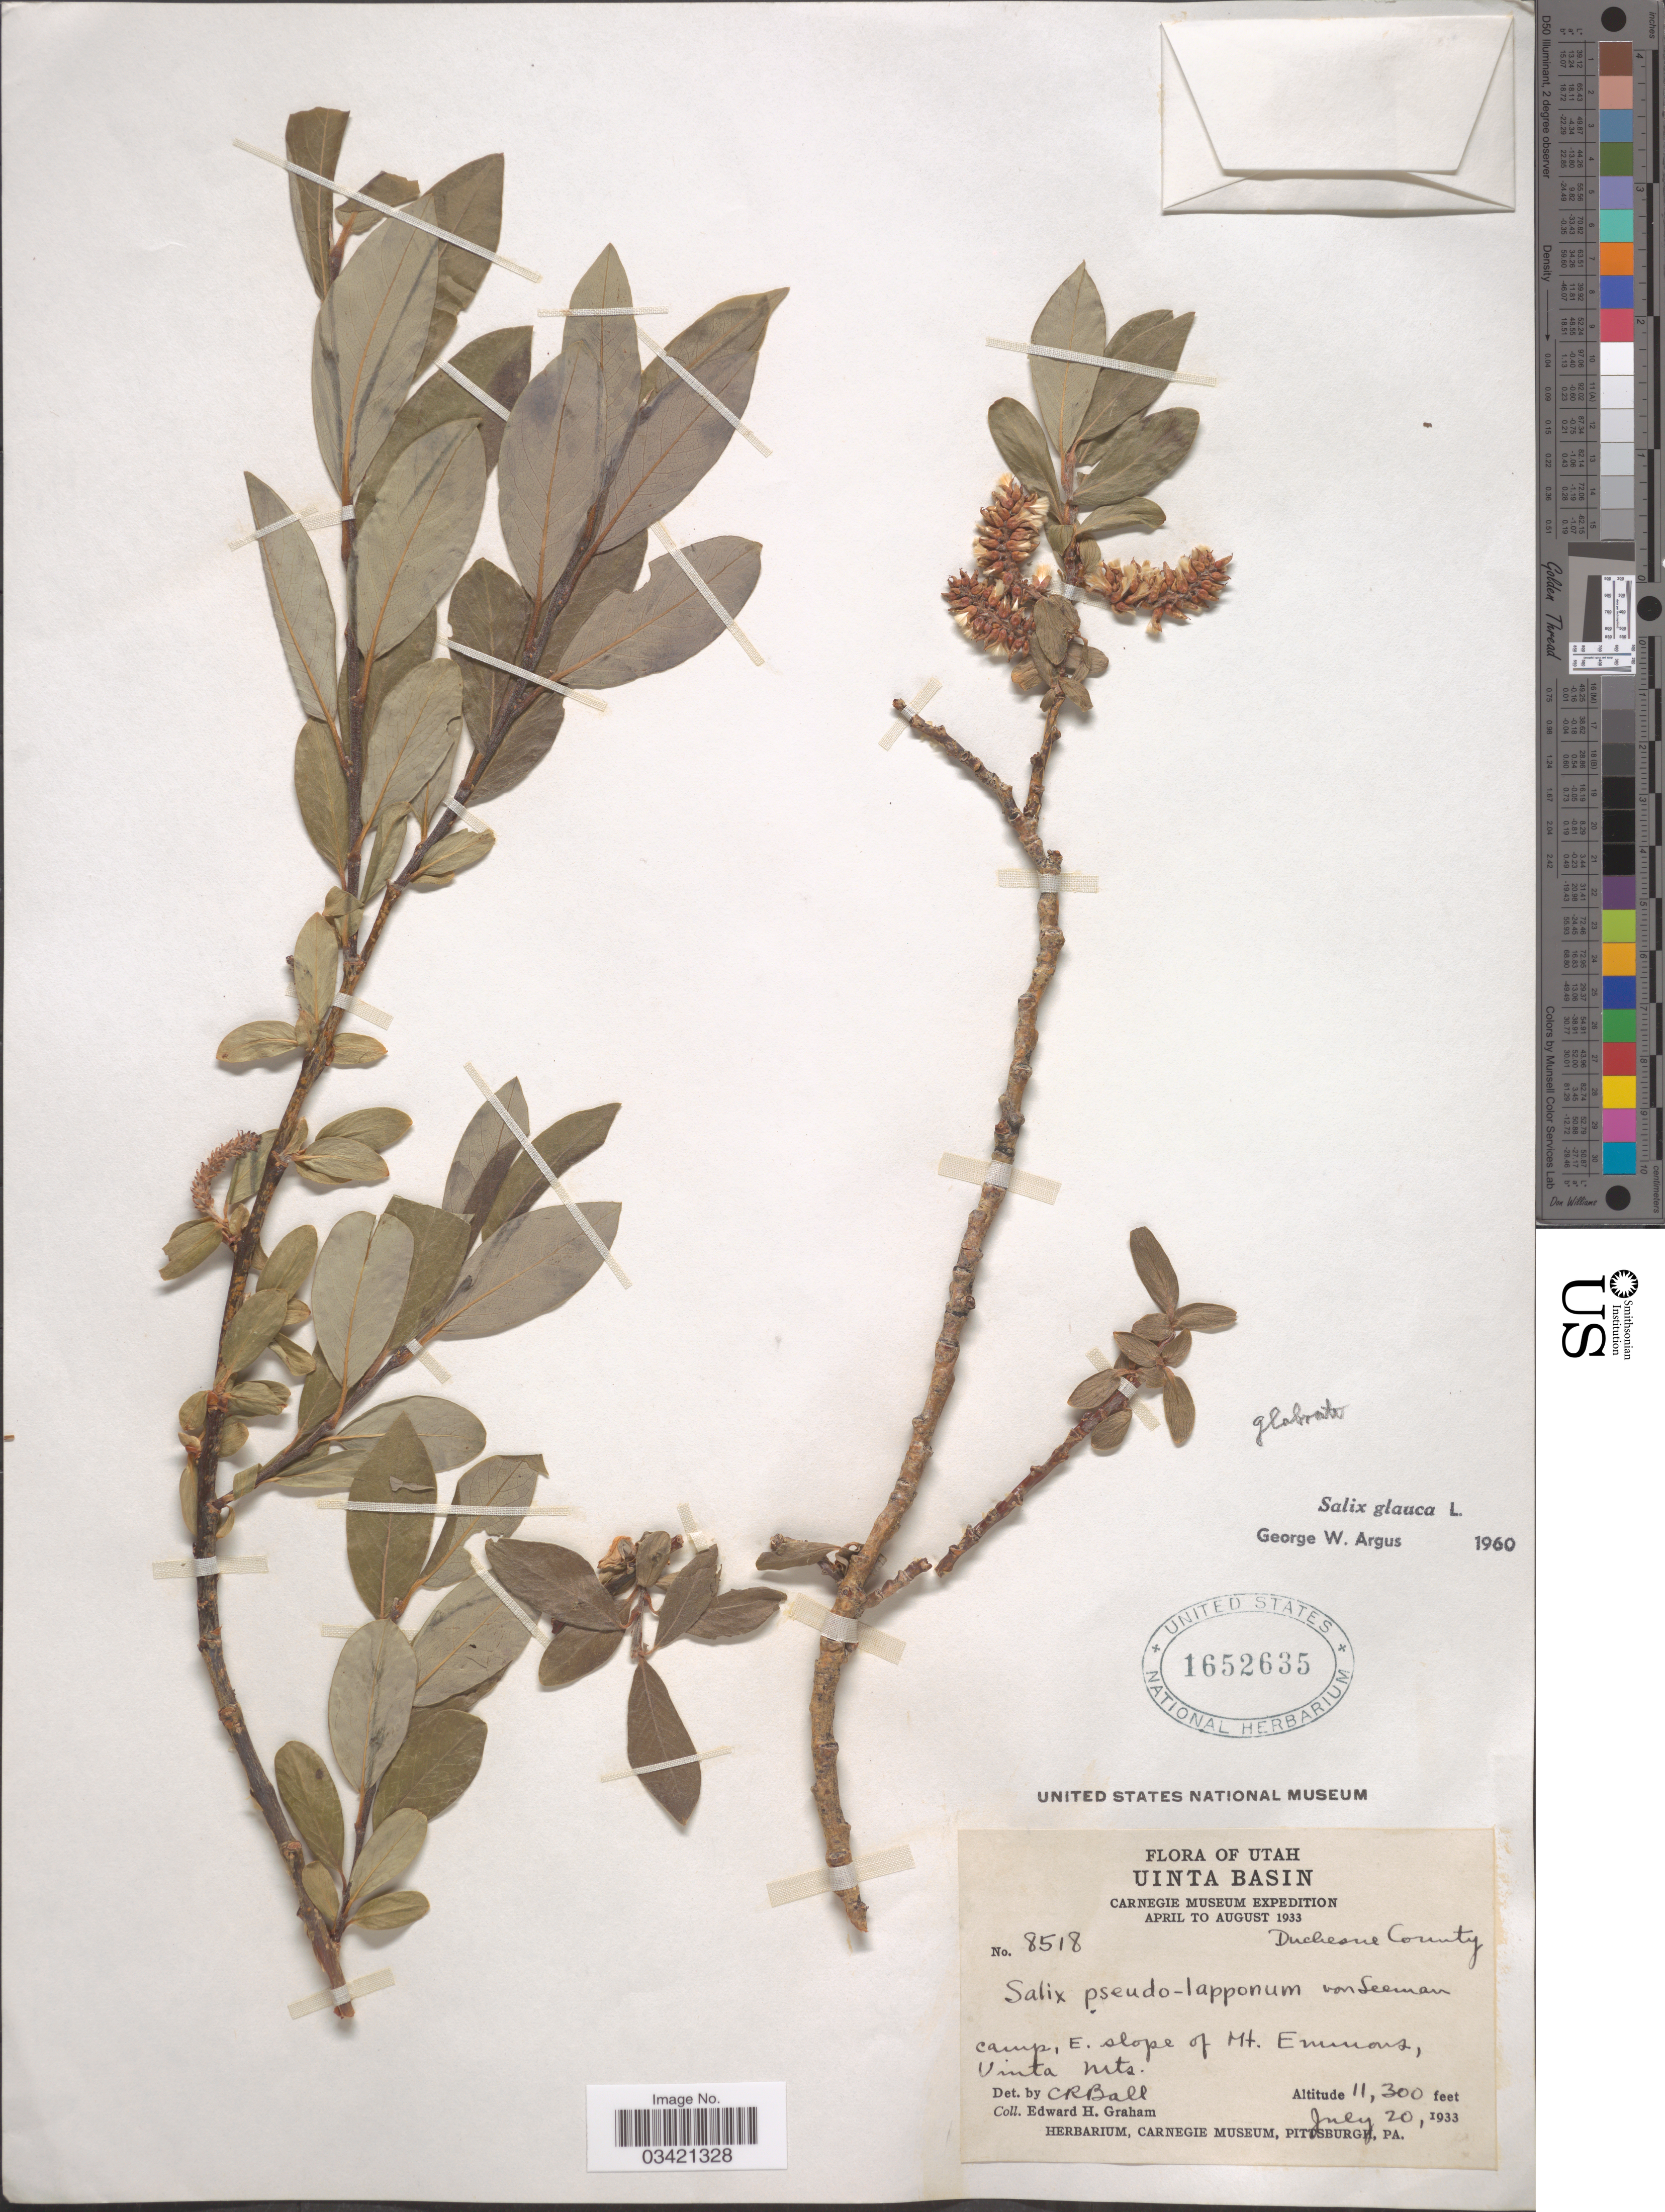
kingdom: Plantae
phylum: Tracheophyta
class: Magnoliopsida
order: Malpighiales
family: Salicaceae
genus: Salix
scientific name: Salix glauca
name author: L.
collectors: E. H. Graham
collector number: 8518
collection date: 1933-07-20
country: United States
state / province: Utah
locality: Uinta Basin. Duchesne County. Camp, E. slope of Mt. Emmons. Uinta Mts.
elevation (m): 3444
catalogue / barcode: US 1652635